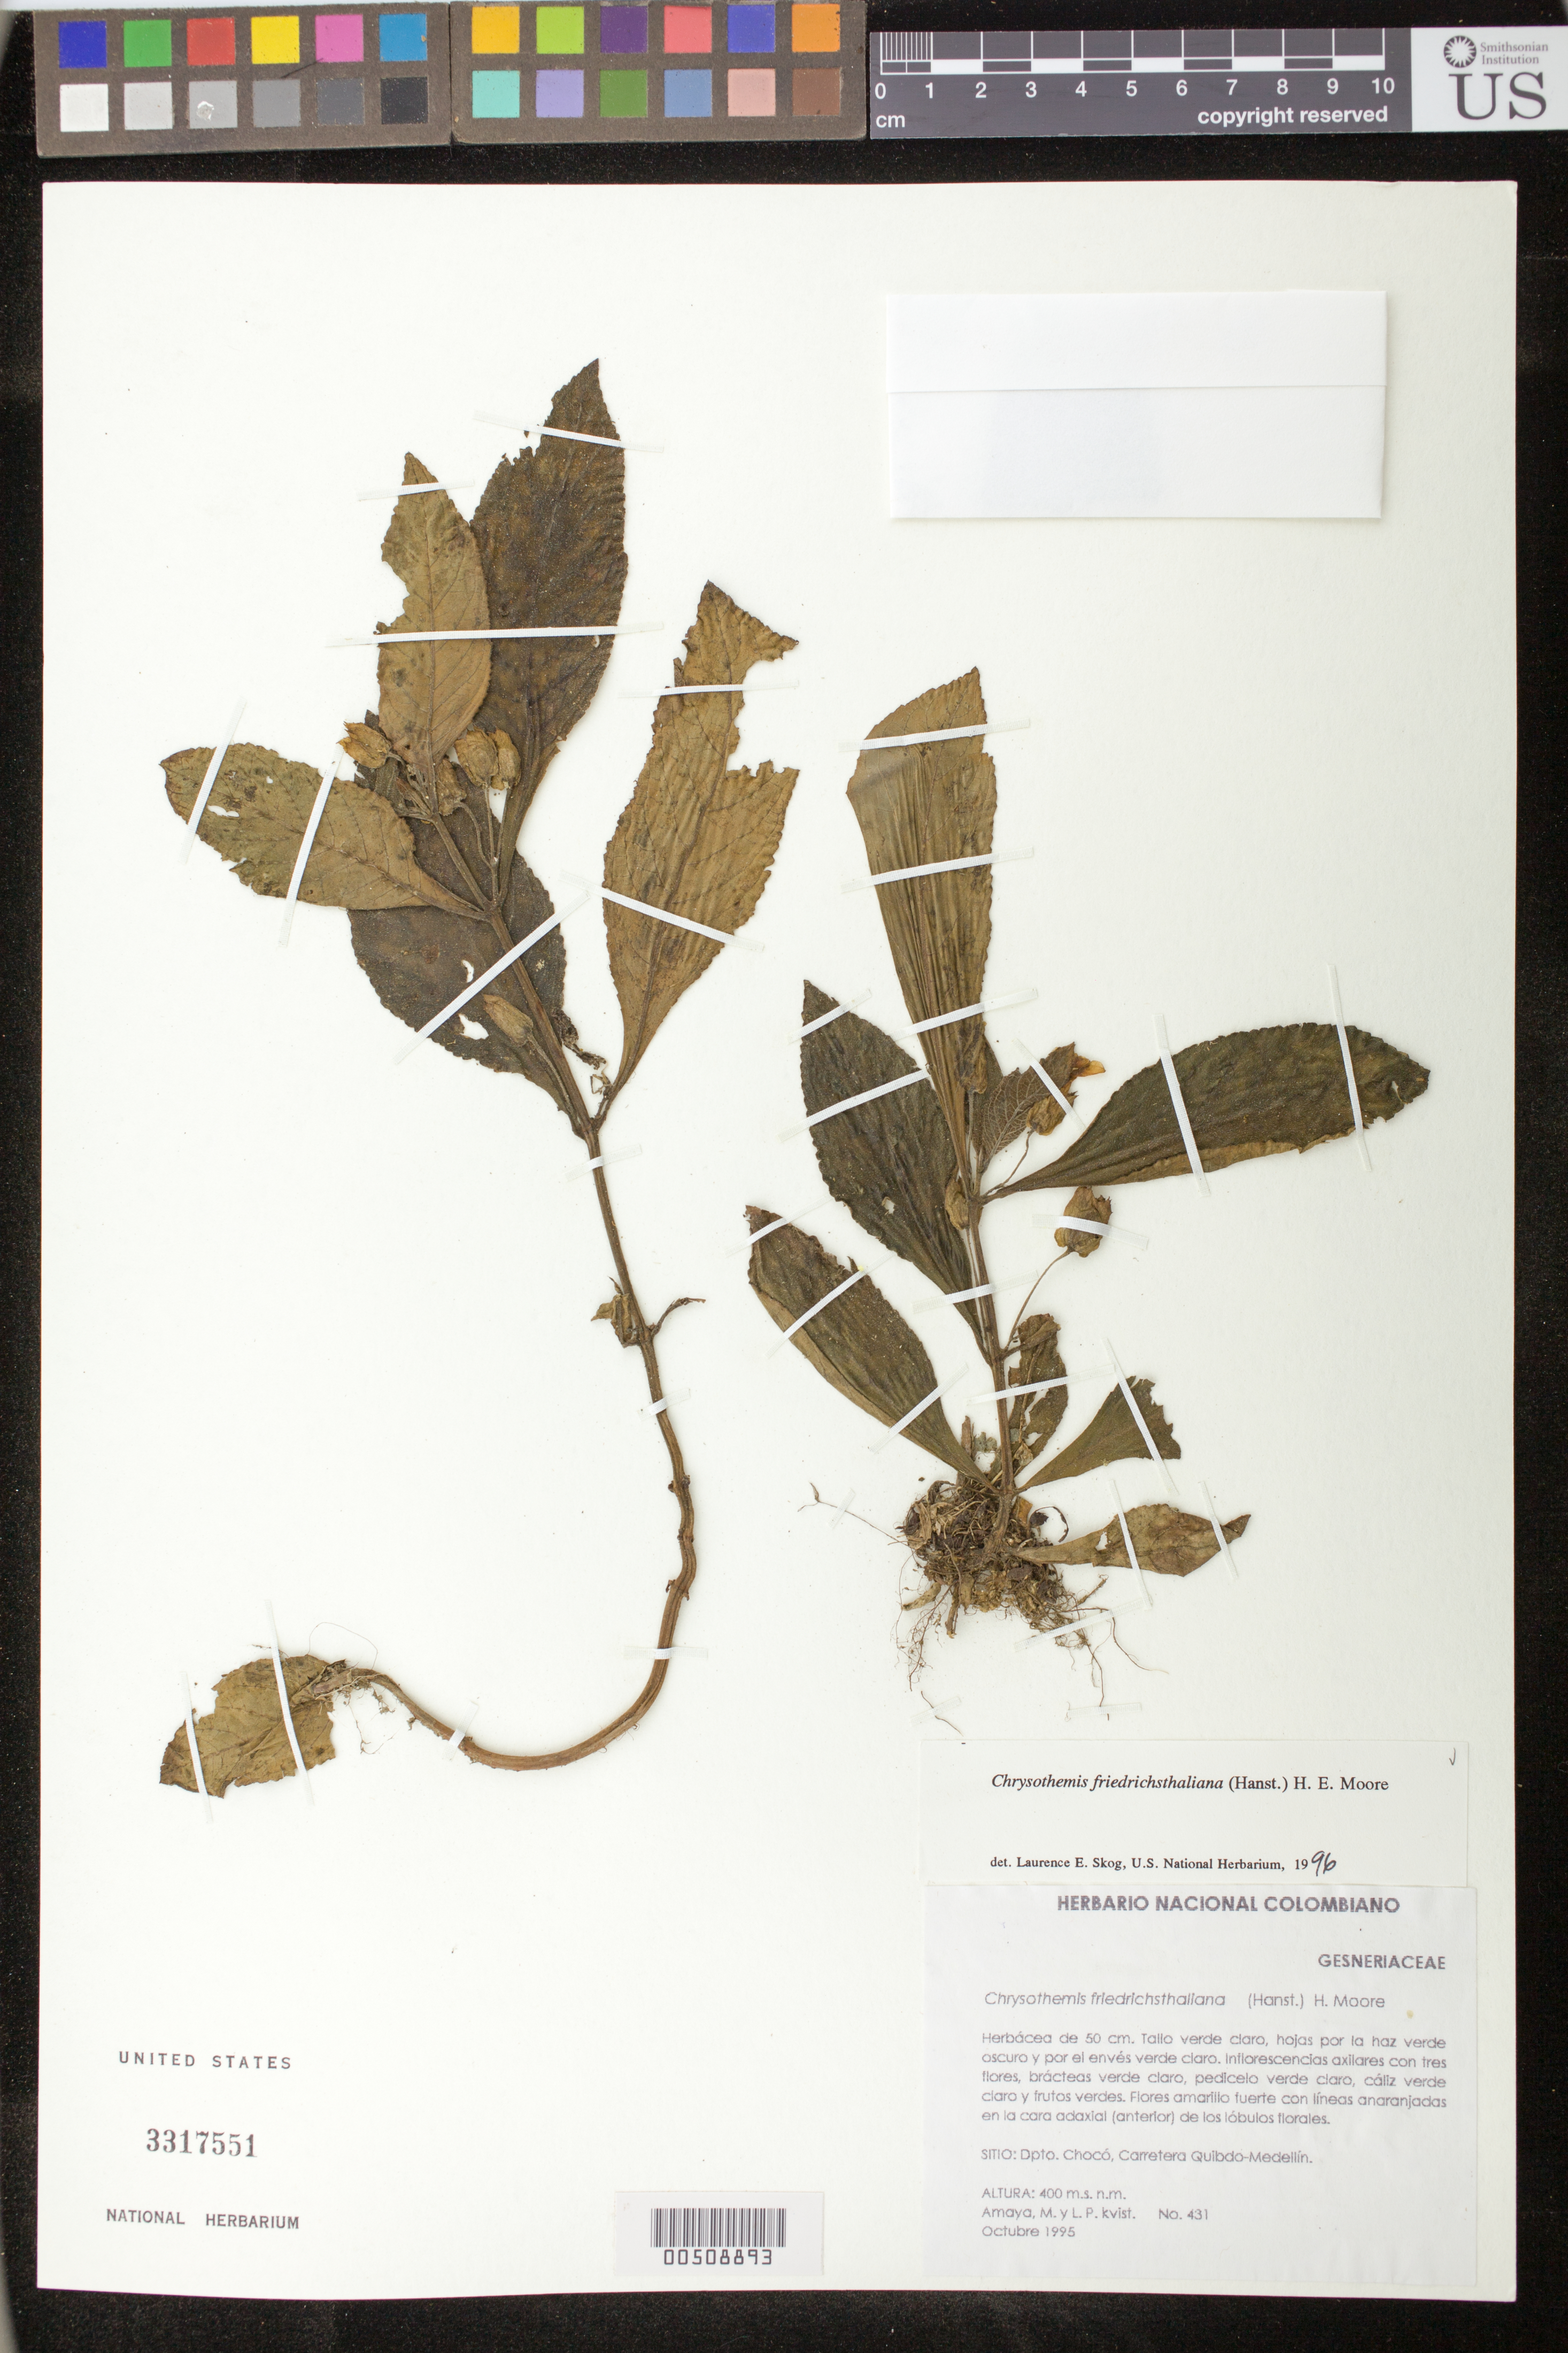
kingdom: Plantae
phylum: Tracheophyta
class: Magnoliopsida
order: Lamiales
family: Gesneriaceae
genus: Chrysothemis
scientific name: Chrysothemis friedrichsthaliana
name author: (Hanst.) H.E. Moore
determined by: Skog, Laurence E.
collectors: M. Amaya & L. P. Kvist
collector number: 431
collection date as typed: Oct 1995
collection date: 1995-10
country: Colombia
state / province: Chocó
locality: Carretera Quibdo-Medellín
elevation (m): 400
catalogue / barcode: US 3317551